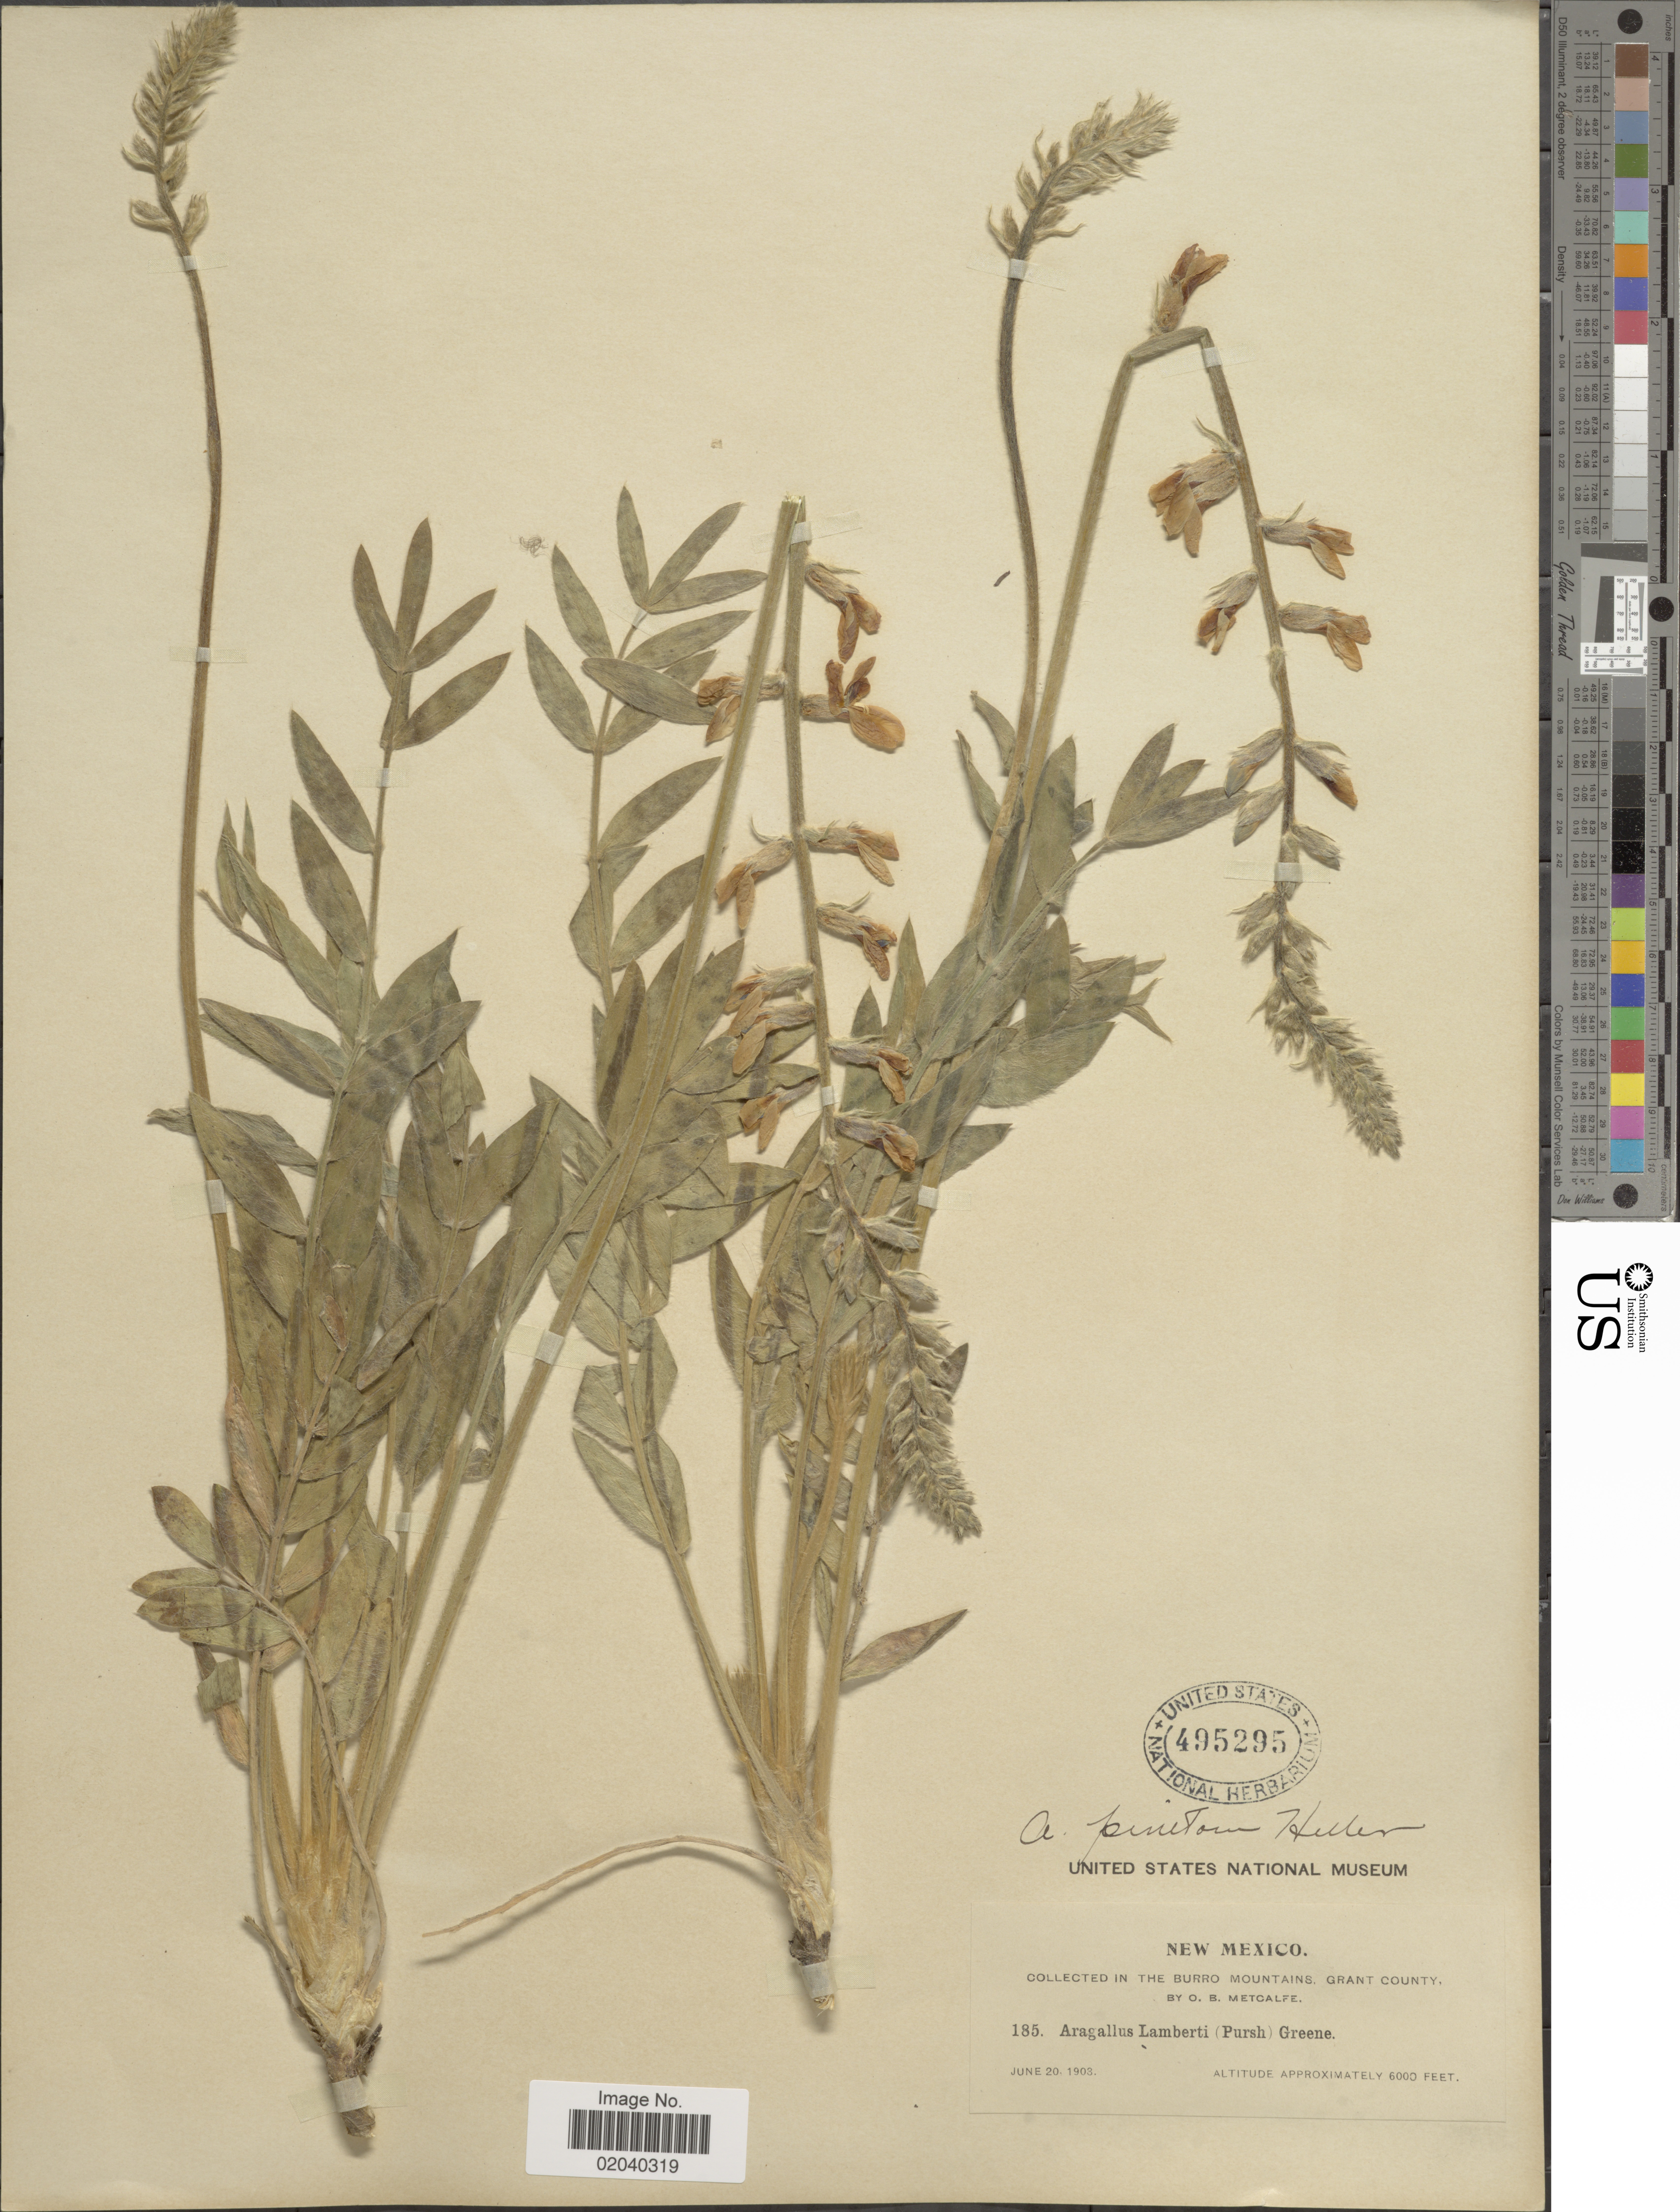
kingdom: Plantae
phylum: Tracheophyta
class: Magnoliopsida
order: Fabales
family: Fabaceae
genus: Oxytropis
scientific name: Oxytropis sericea var. sericea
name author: Nutt.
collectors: O. B. Metcalfe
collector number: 185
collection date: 1903-06-20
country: United States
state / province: New Mexico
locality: Burro Mountains, Grant County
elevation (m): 1829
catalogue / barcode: US 495295